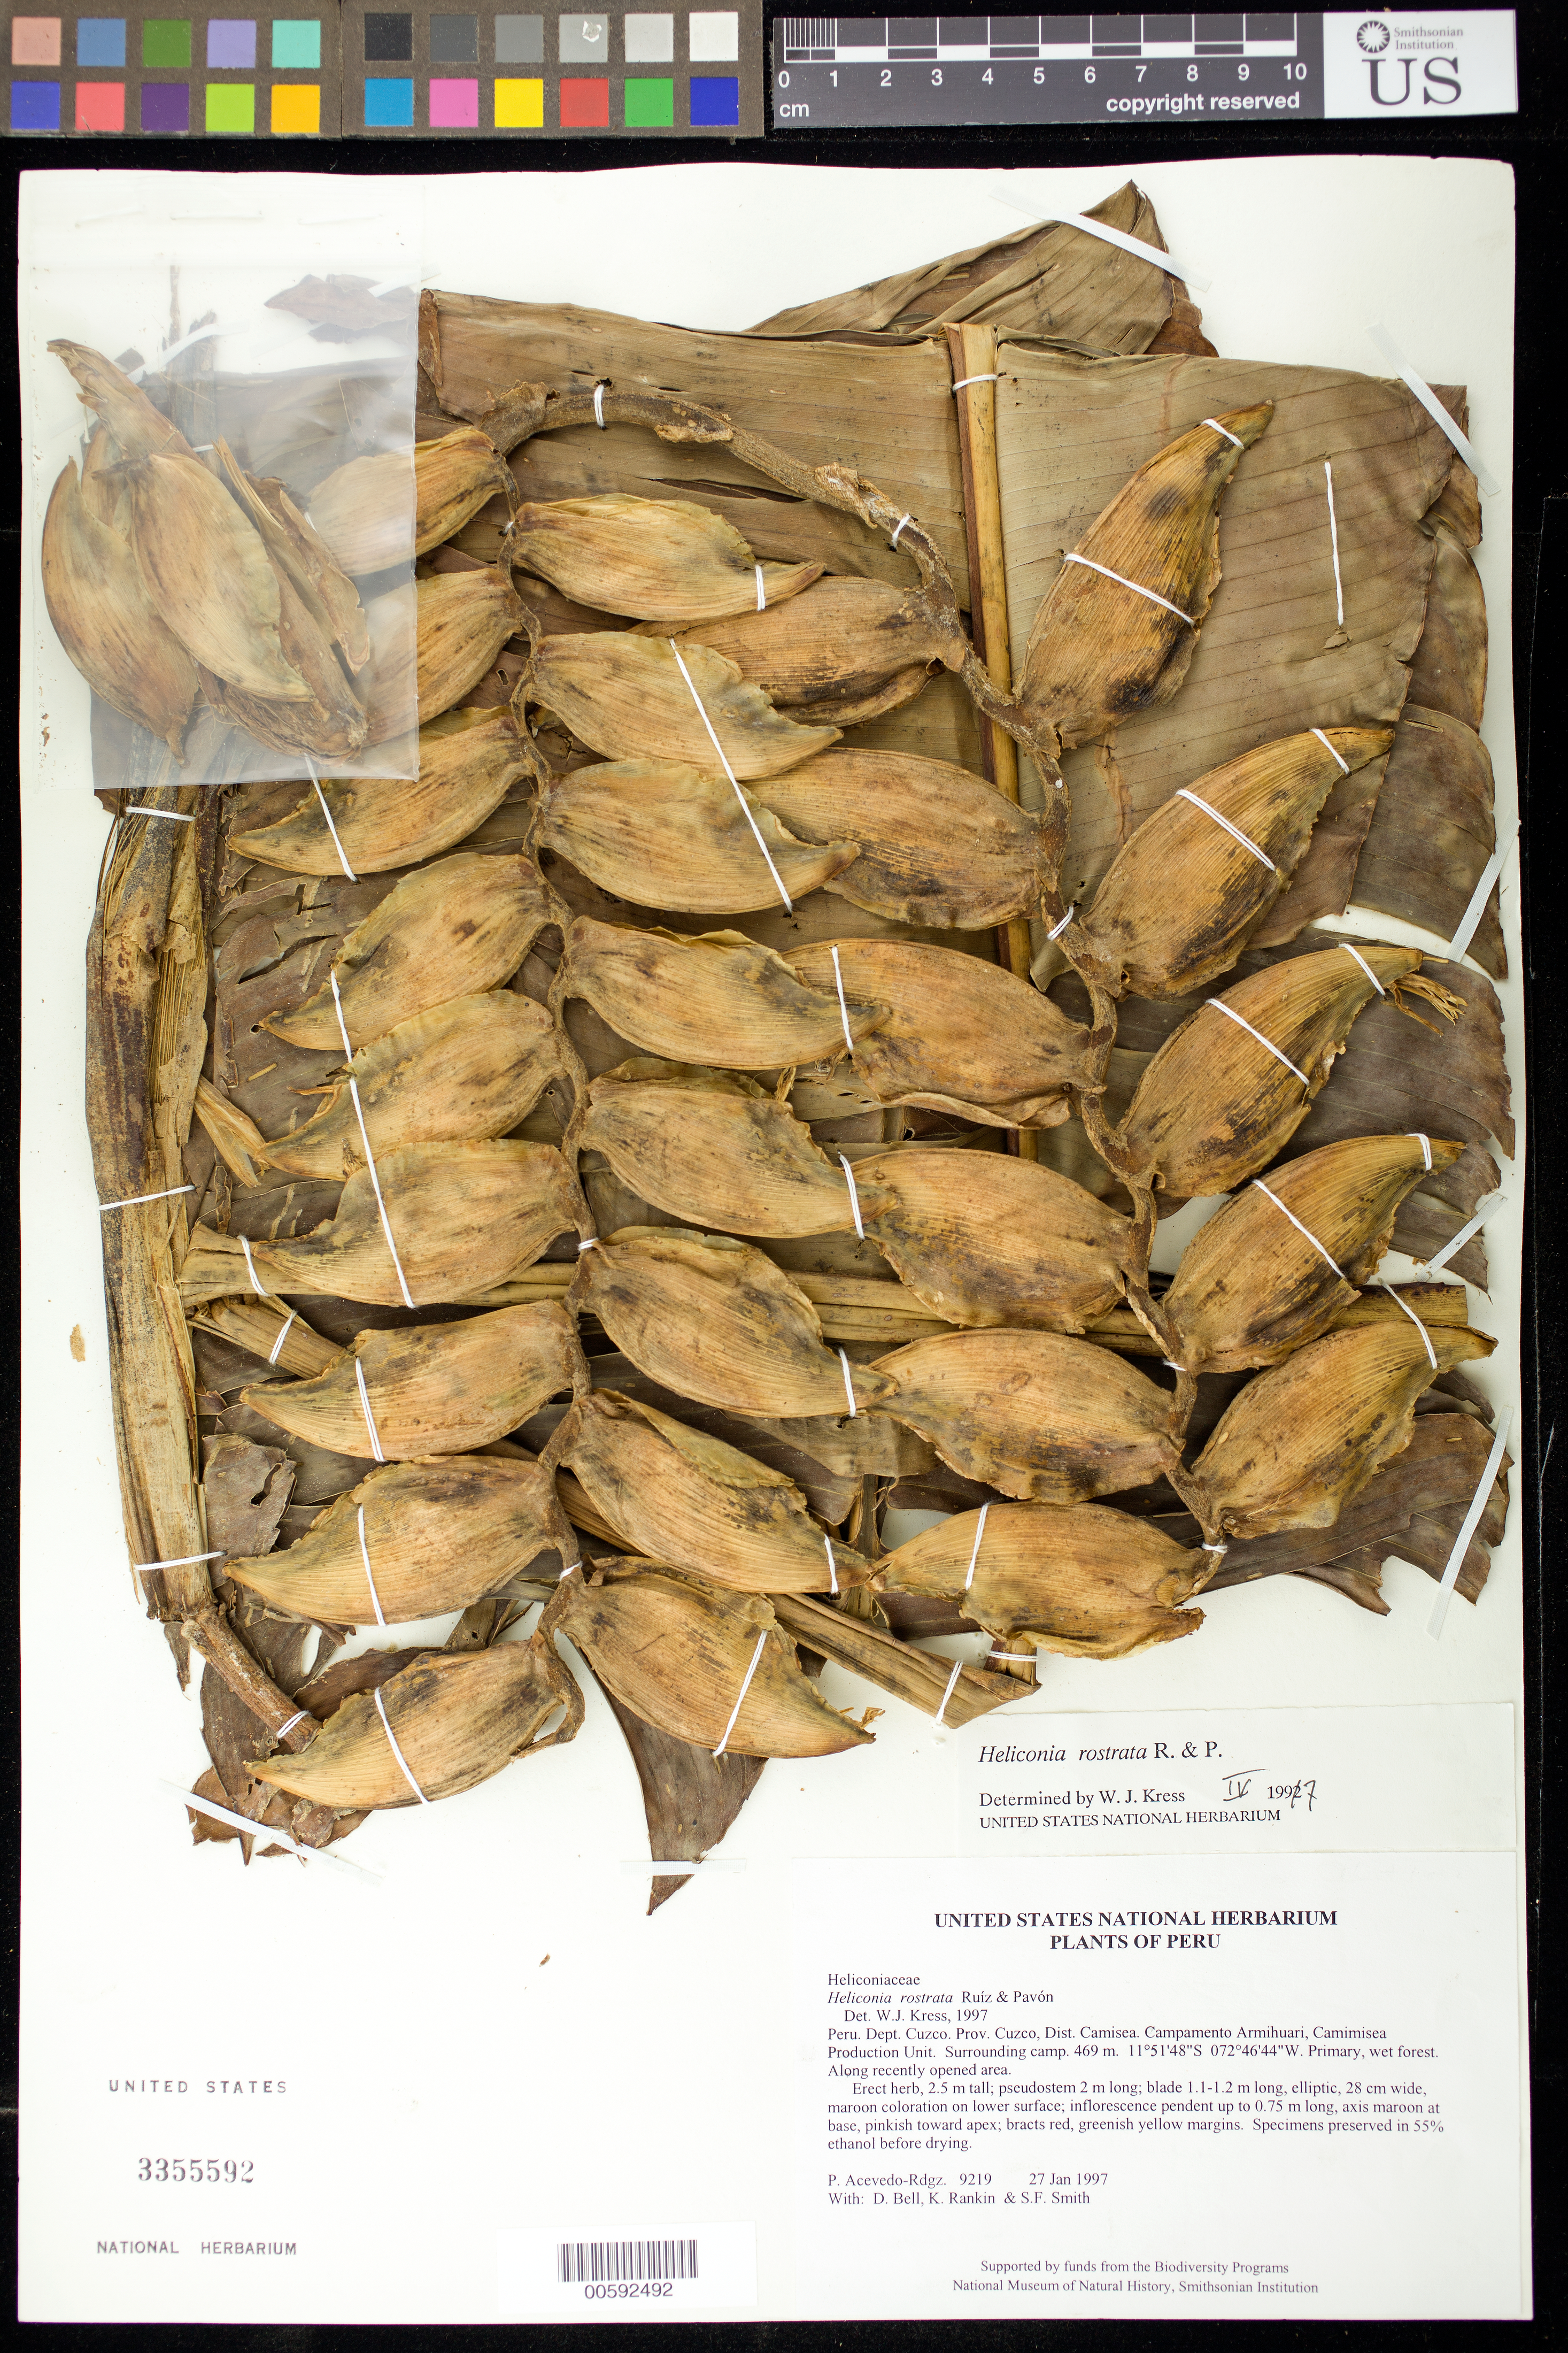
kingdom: Plantae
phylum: Tracheophyta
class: Liliopsida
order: Zingiberales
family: Heliconiaceae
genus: Heliconia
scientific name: Heliconia rostrata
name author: Ruiz & Pav.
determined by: Kress, W. J., (US), Smithsonian Institution - National Museum of Natural History (UNITED STATES)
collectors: P. Acevedo-Rodr., D. A. Bell, K. B. Rankin & S.F. Smith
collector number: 9219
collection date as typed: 27 Jan 1997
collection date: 1997-01-27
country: Peru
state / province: Cusco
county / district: Cusco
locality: Districto Camisea, Campamento Armihuari, Camimisea Production Unit. Surrounding camp.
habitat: Primary, wet forest. Along recently opened area.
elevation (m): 469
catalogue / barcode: US 3355592